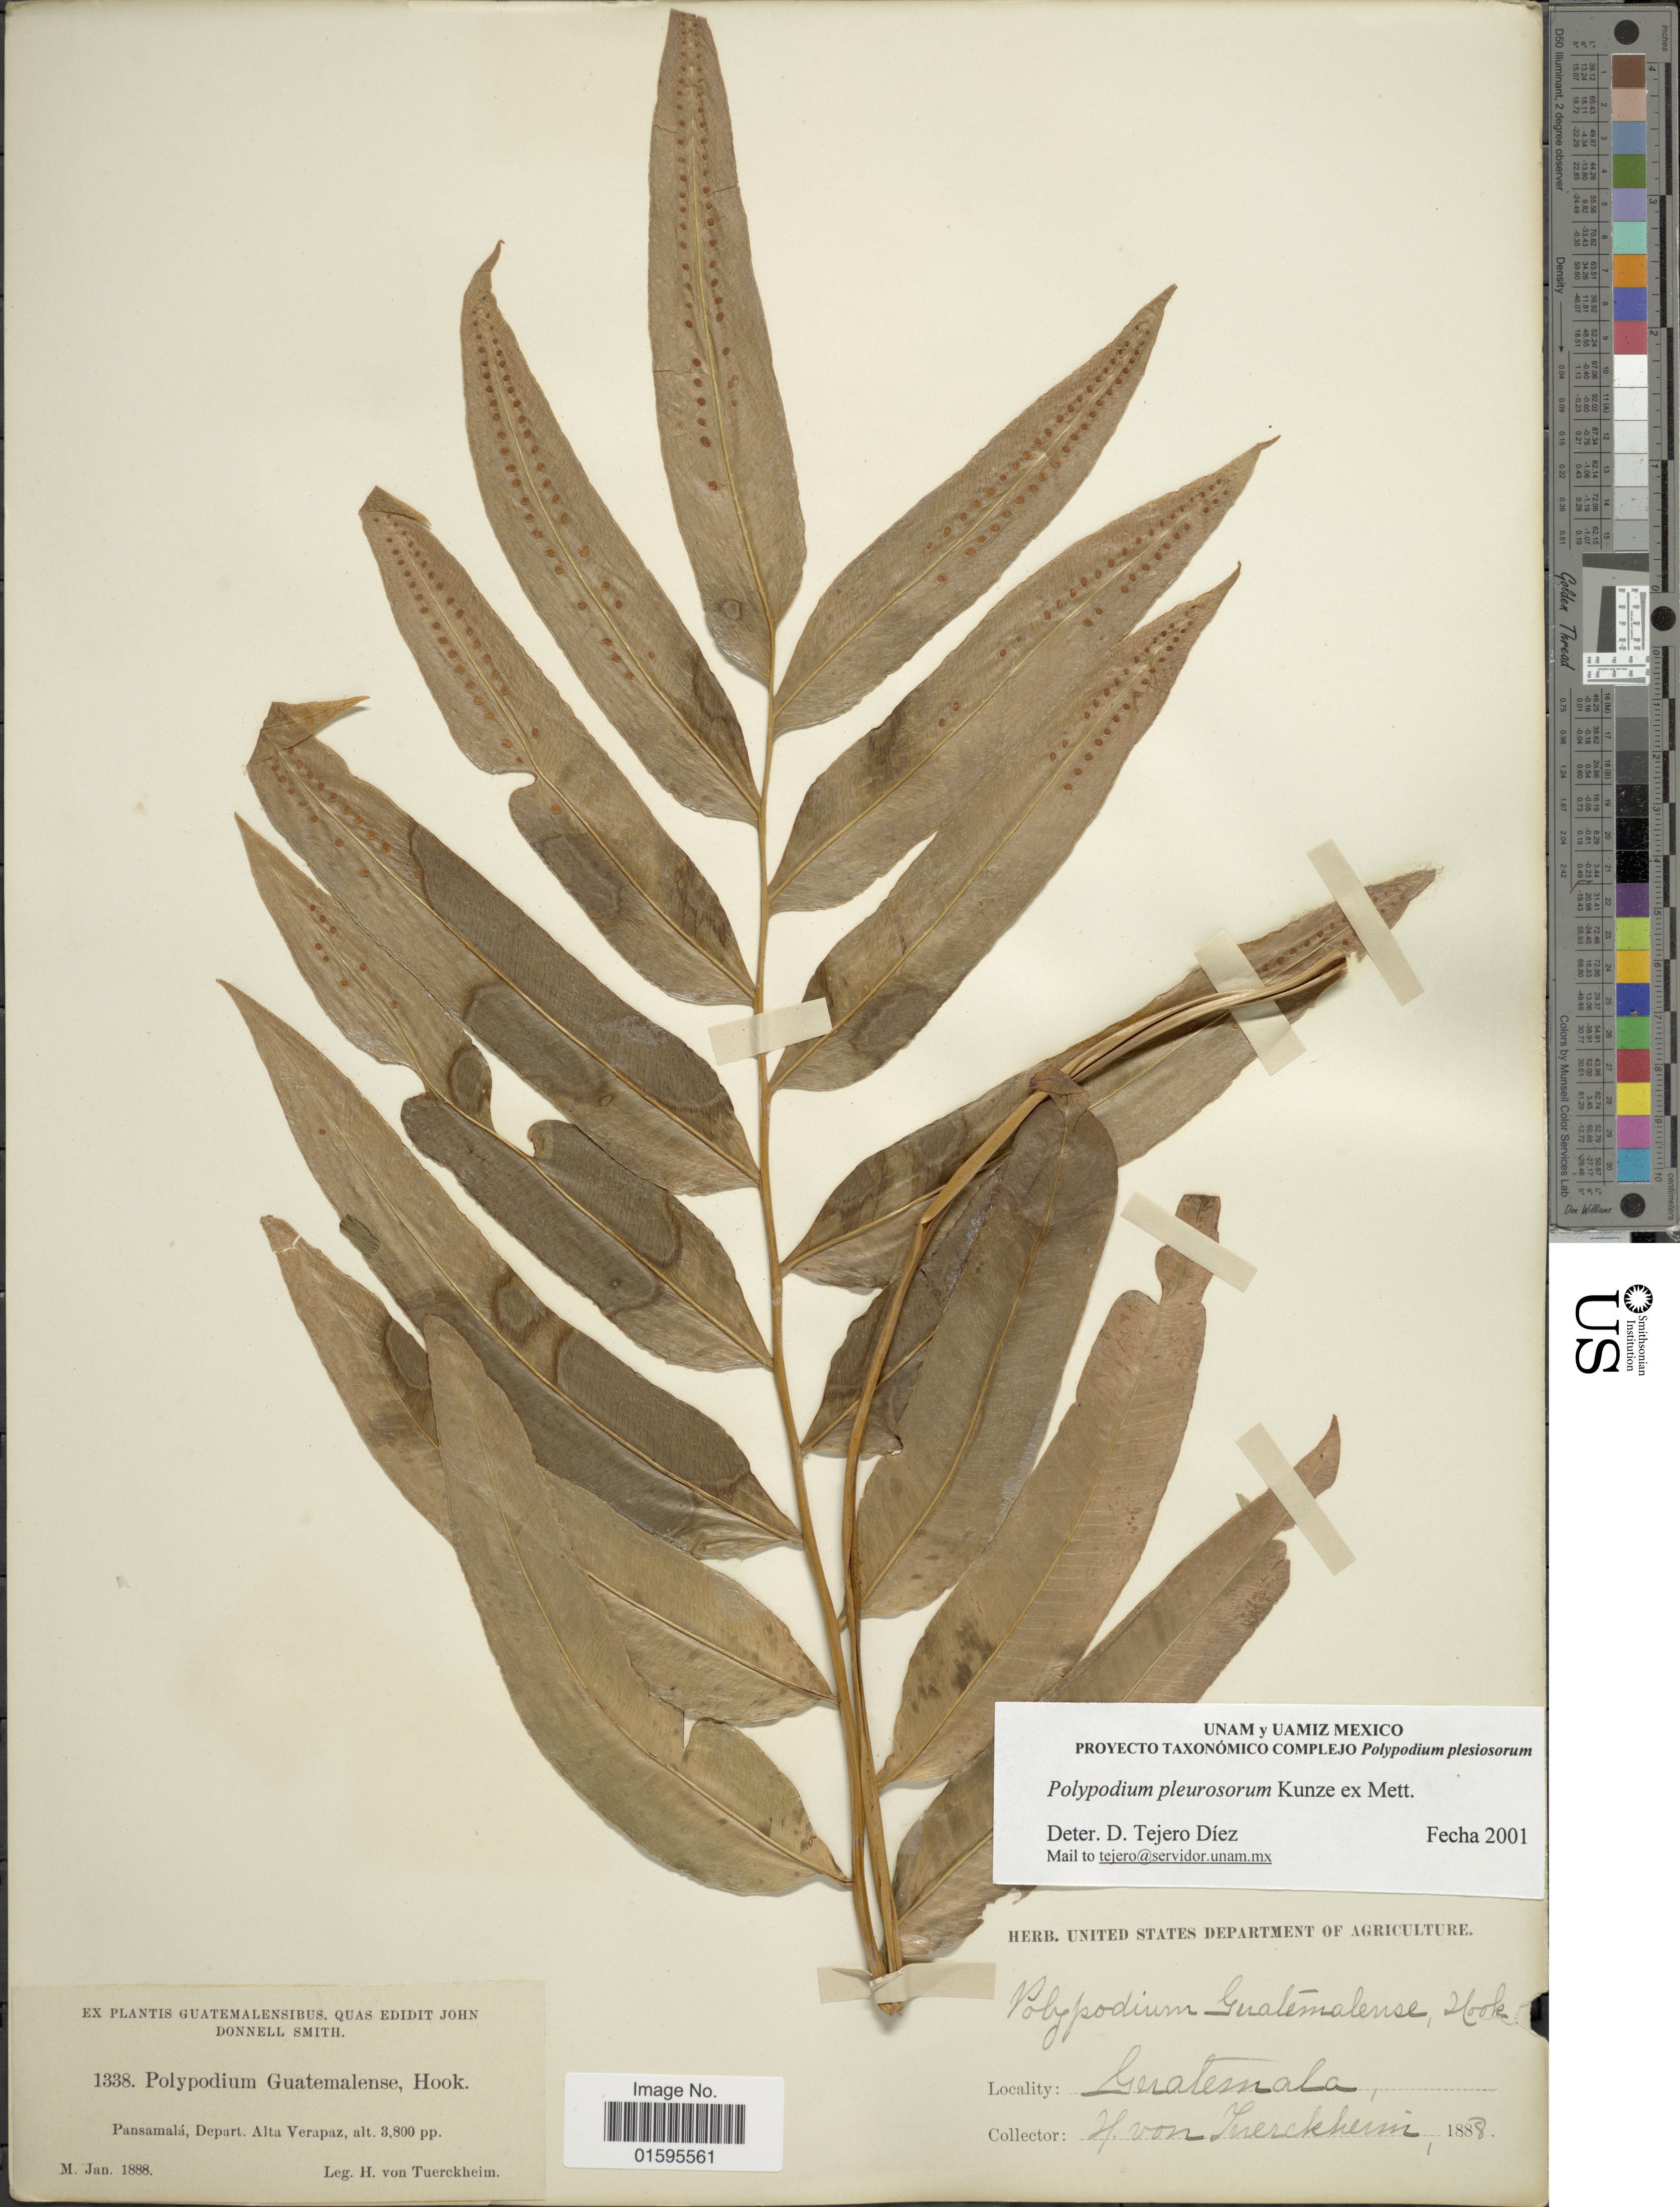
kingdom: Plantae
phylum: Tracheophyta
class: Polypodiopsida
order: Polypodiales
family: Polypodiaceae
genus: Polypodium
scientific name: Polypodium pleurosorum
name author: Kunze ex Mett.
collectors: H. von Türckheim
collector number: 1338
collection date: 1888-01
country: Guatemala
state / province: Alta Verapaz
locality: Pansamala, Depart. Alta Verapaz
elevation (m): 1158